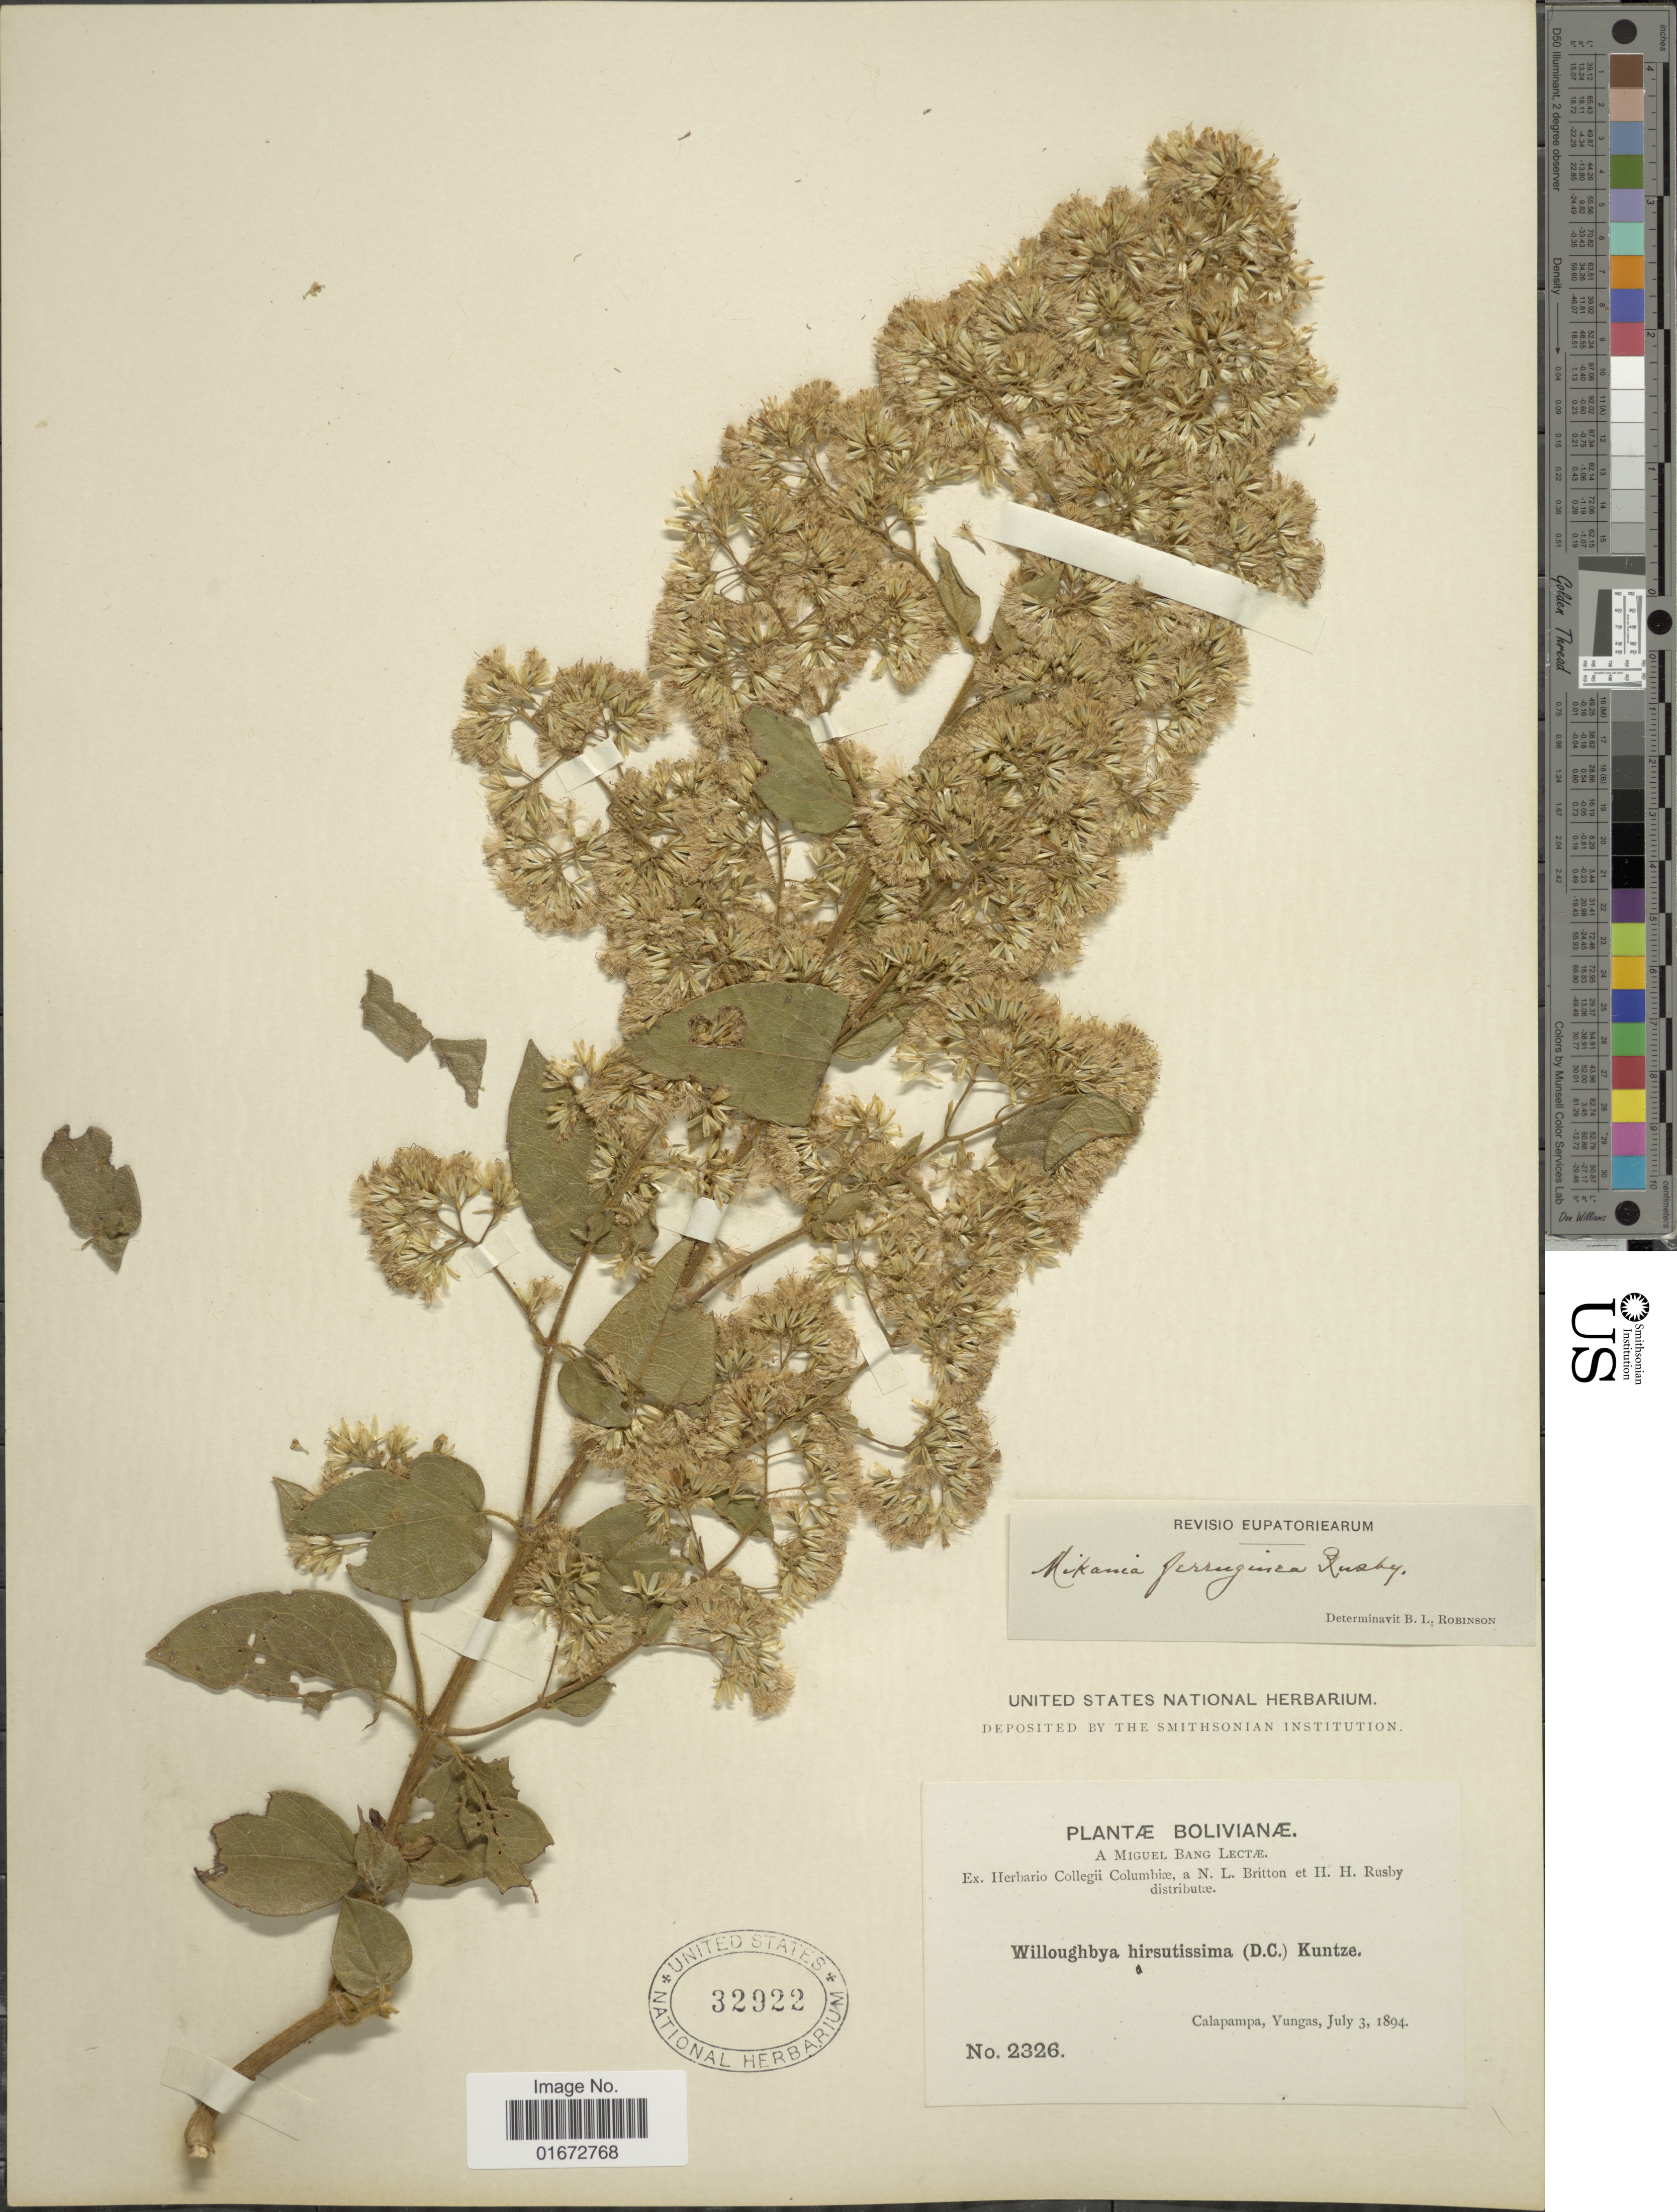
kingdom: Plantae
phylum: Tracheophyta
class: Magnoliopsida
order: Asterales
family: Asteraceae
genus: Mikania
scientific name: Mikania ferruginea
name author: (Rusby) Buchtien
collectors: M. Bang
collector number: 2326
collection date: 1894-07-03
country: Bolivia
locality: Calapampa, Yungas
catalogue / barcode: US 32922